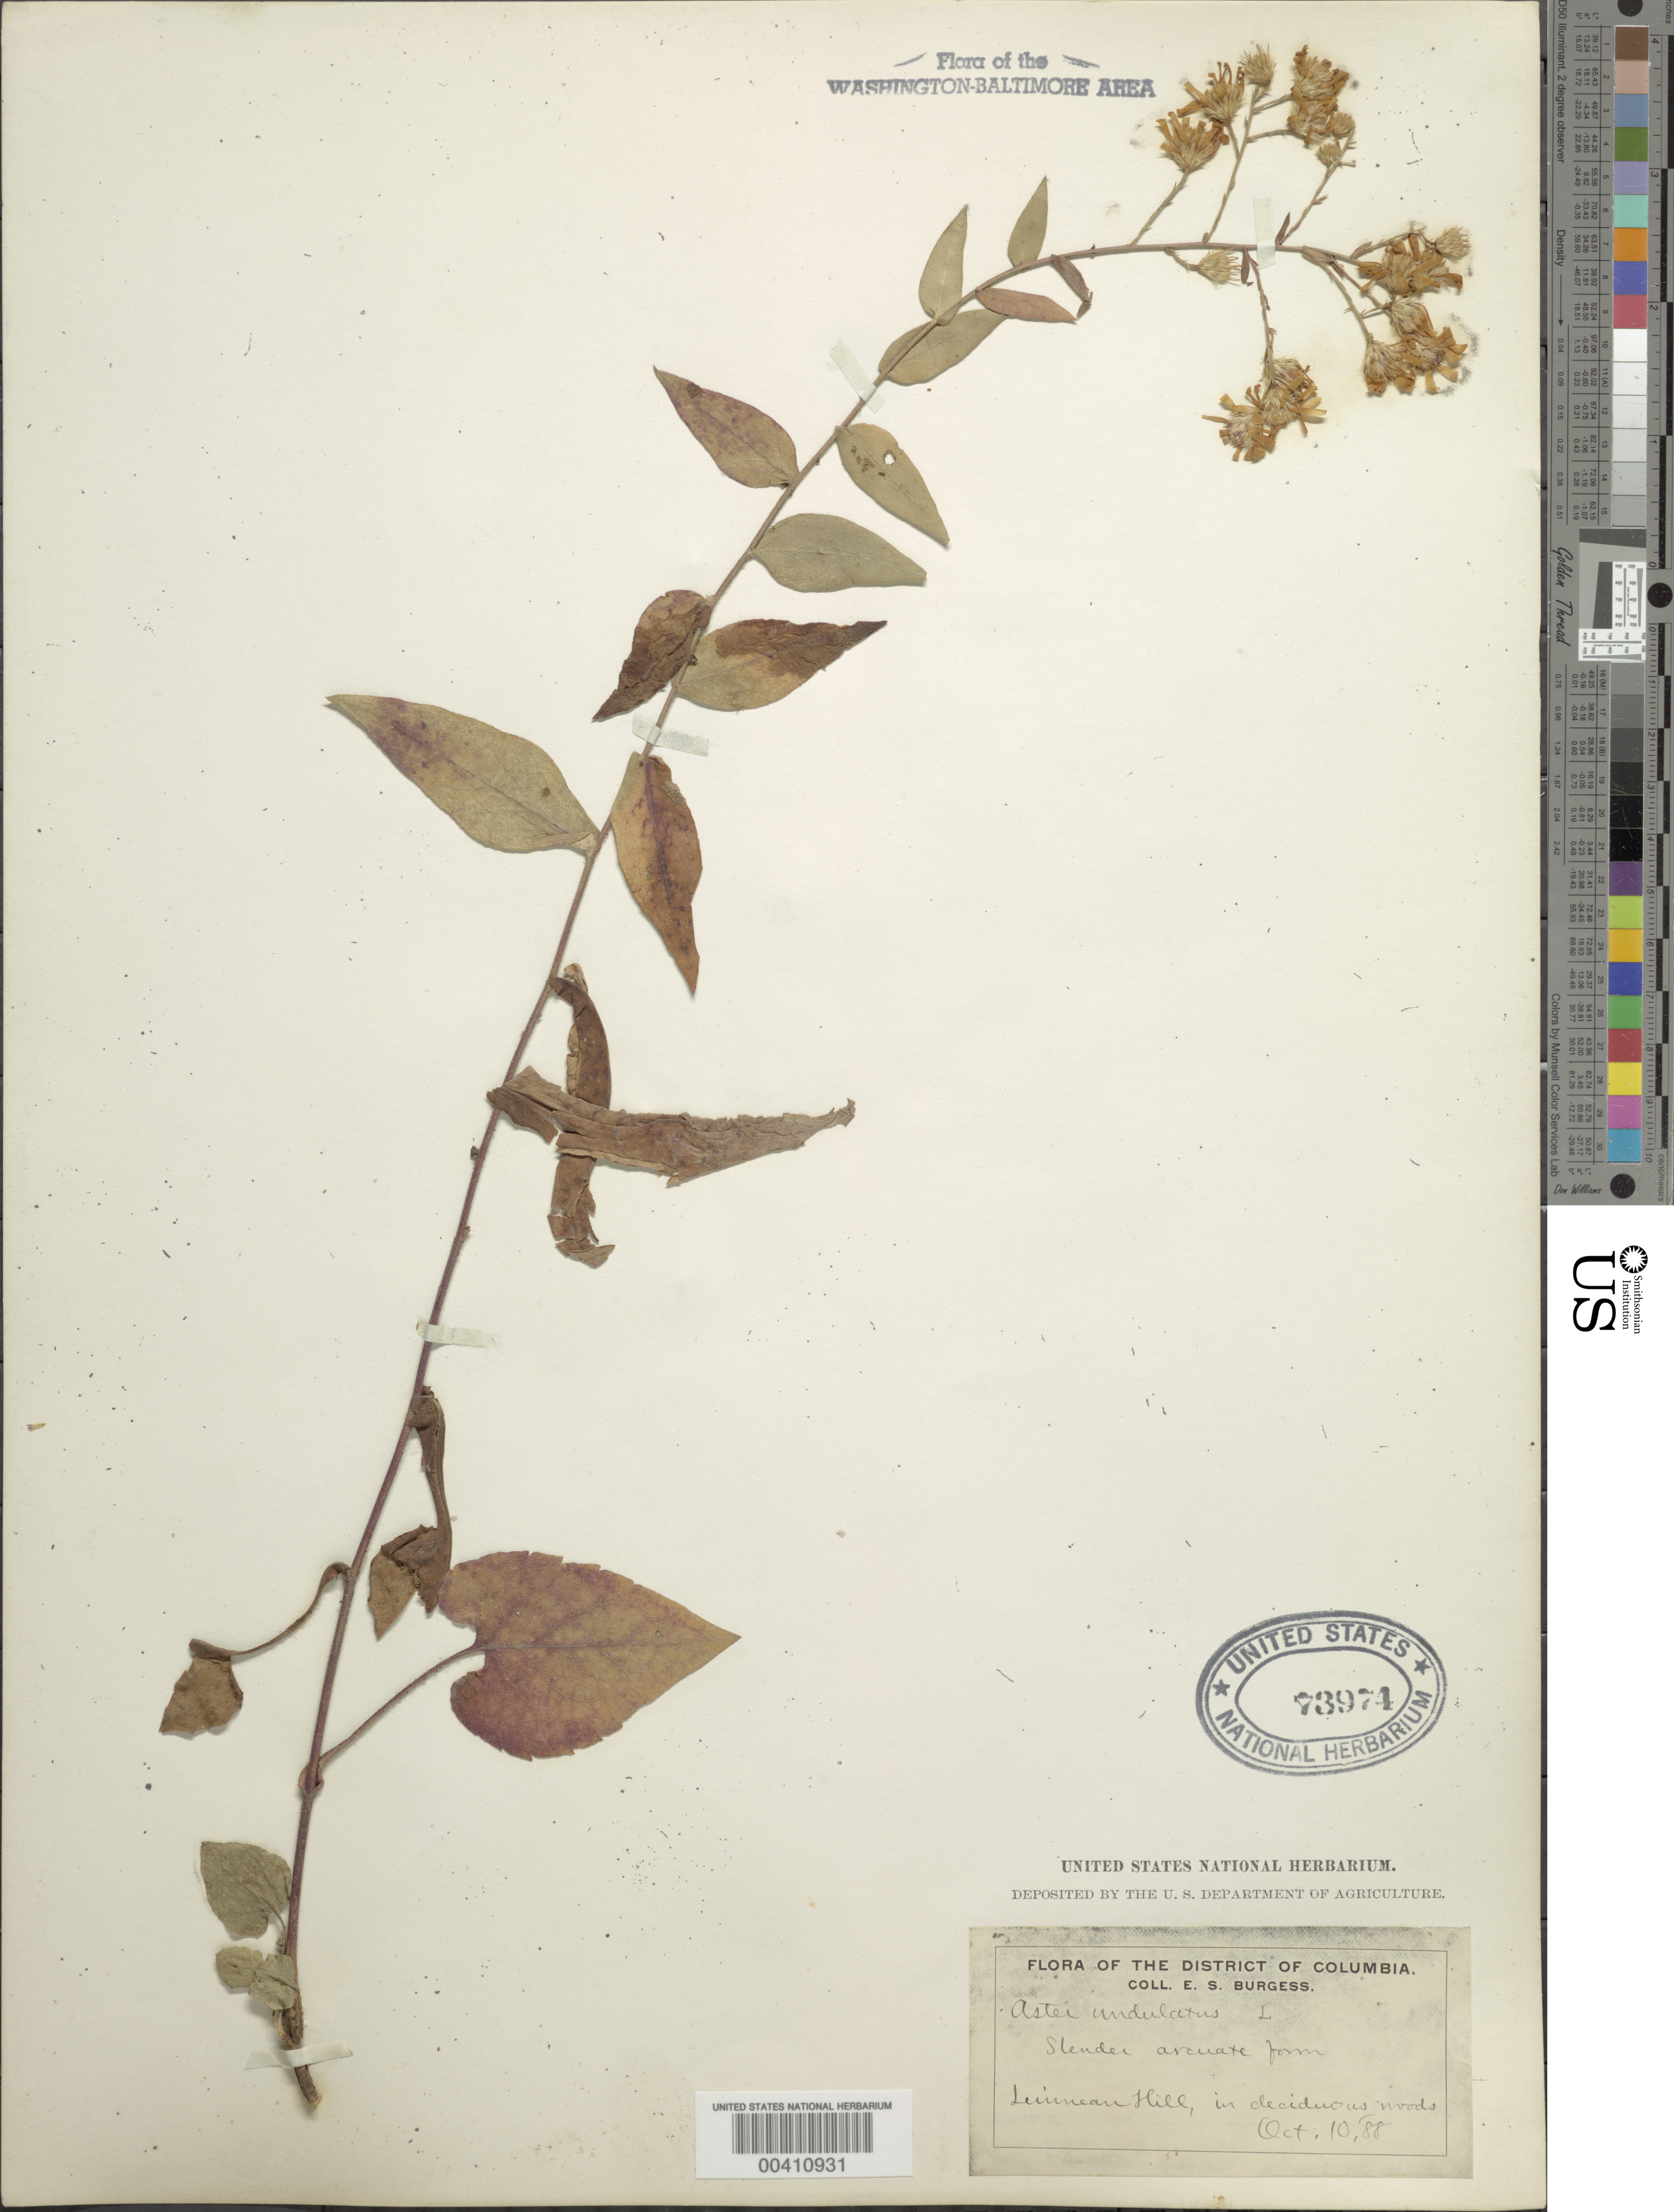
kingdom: Plantae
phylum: Tracheophyta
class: Magnoliopsida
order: Asterales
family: Asteraceae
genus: Symphyotrichum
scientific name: Symphyotrichum undulatum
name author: (L.) G.L. Nesom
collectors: E. Burgess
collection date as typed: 10 Oct 1888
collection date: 1888-10-10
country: United States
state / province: District of Columbia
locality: Linnean Hill Rock Creek Park & vicinity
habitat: In deciduous woods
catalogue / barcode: US 73974